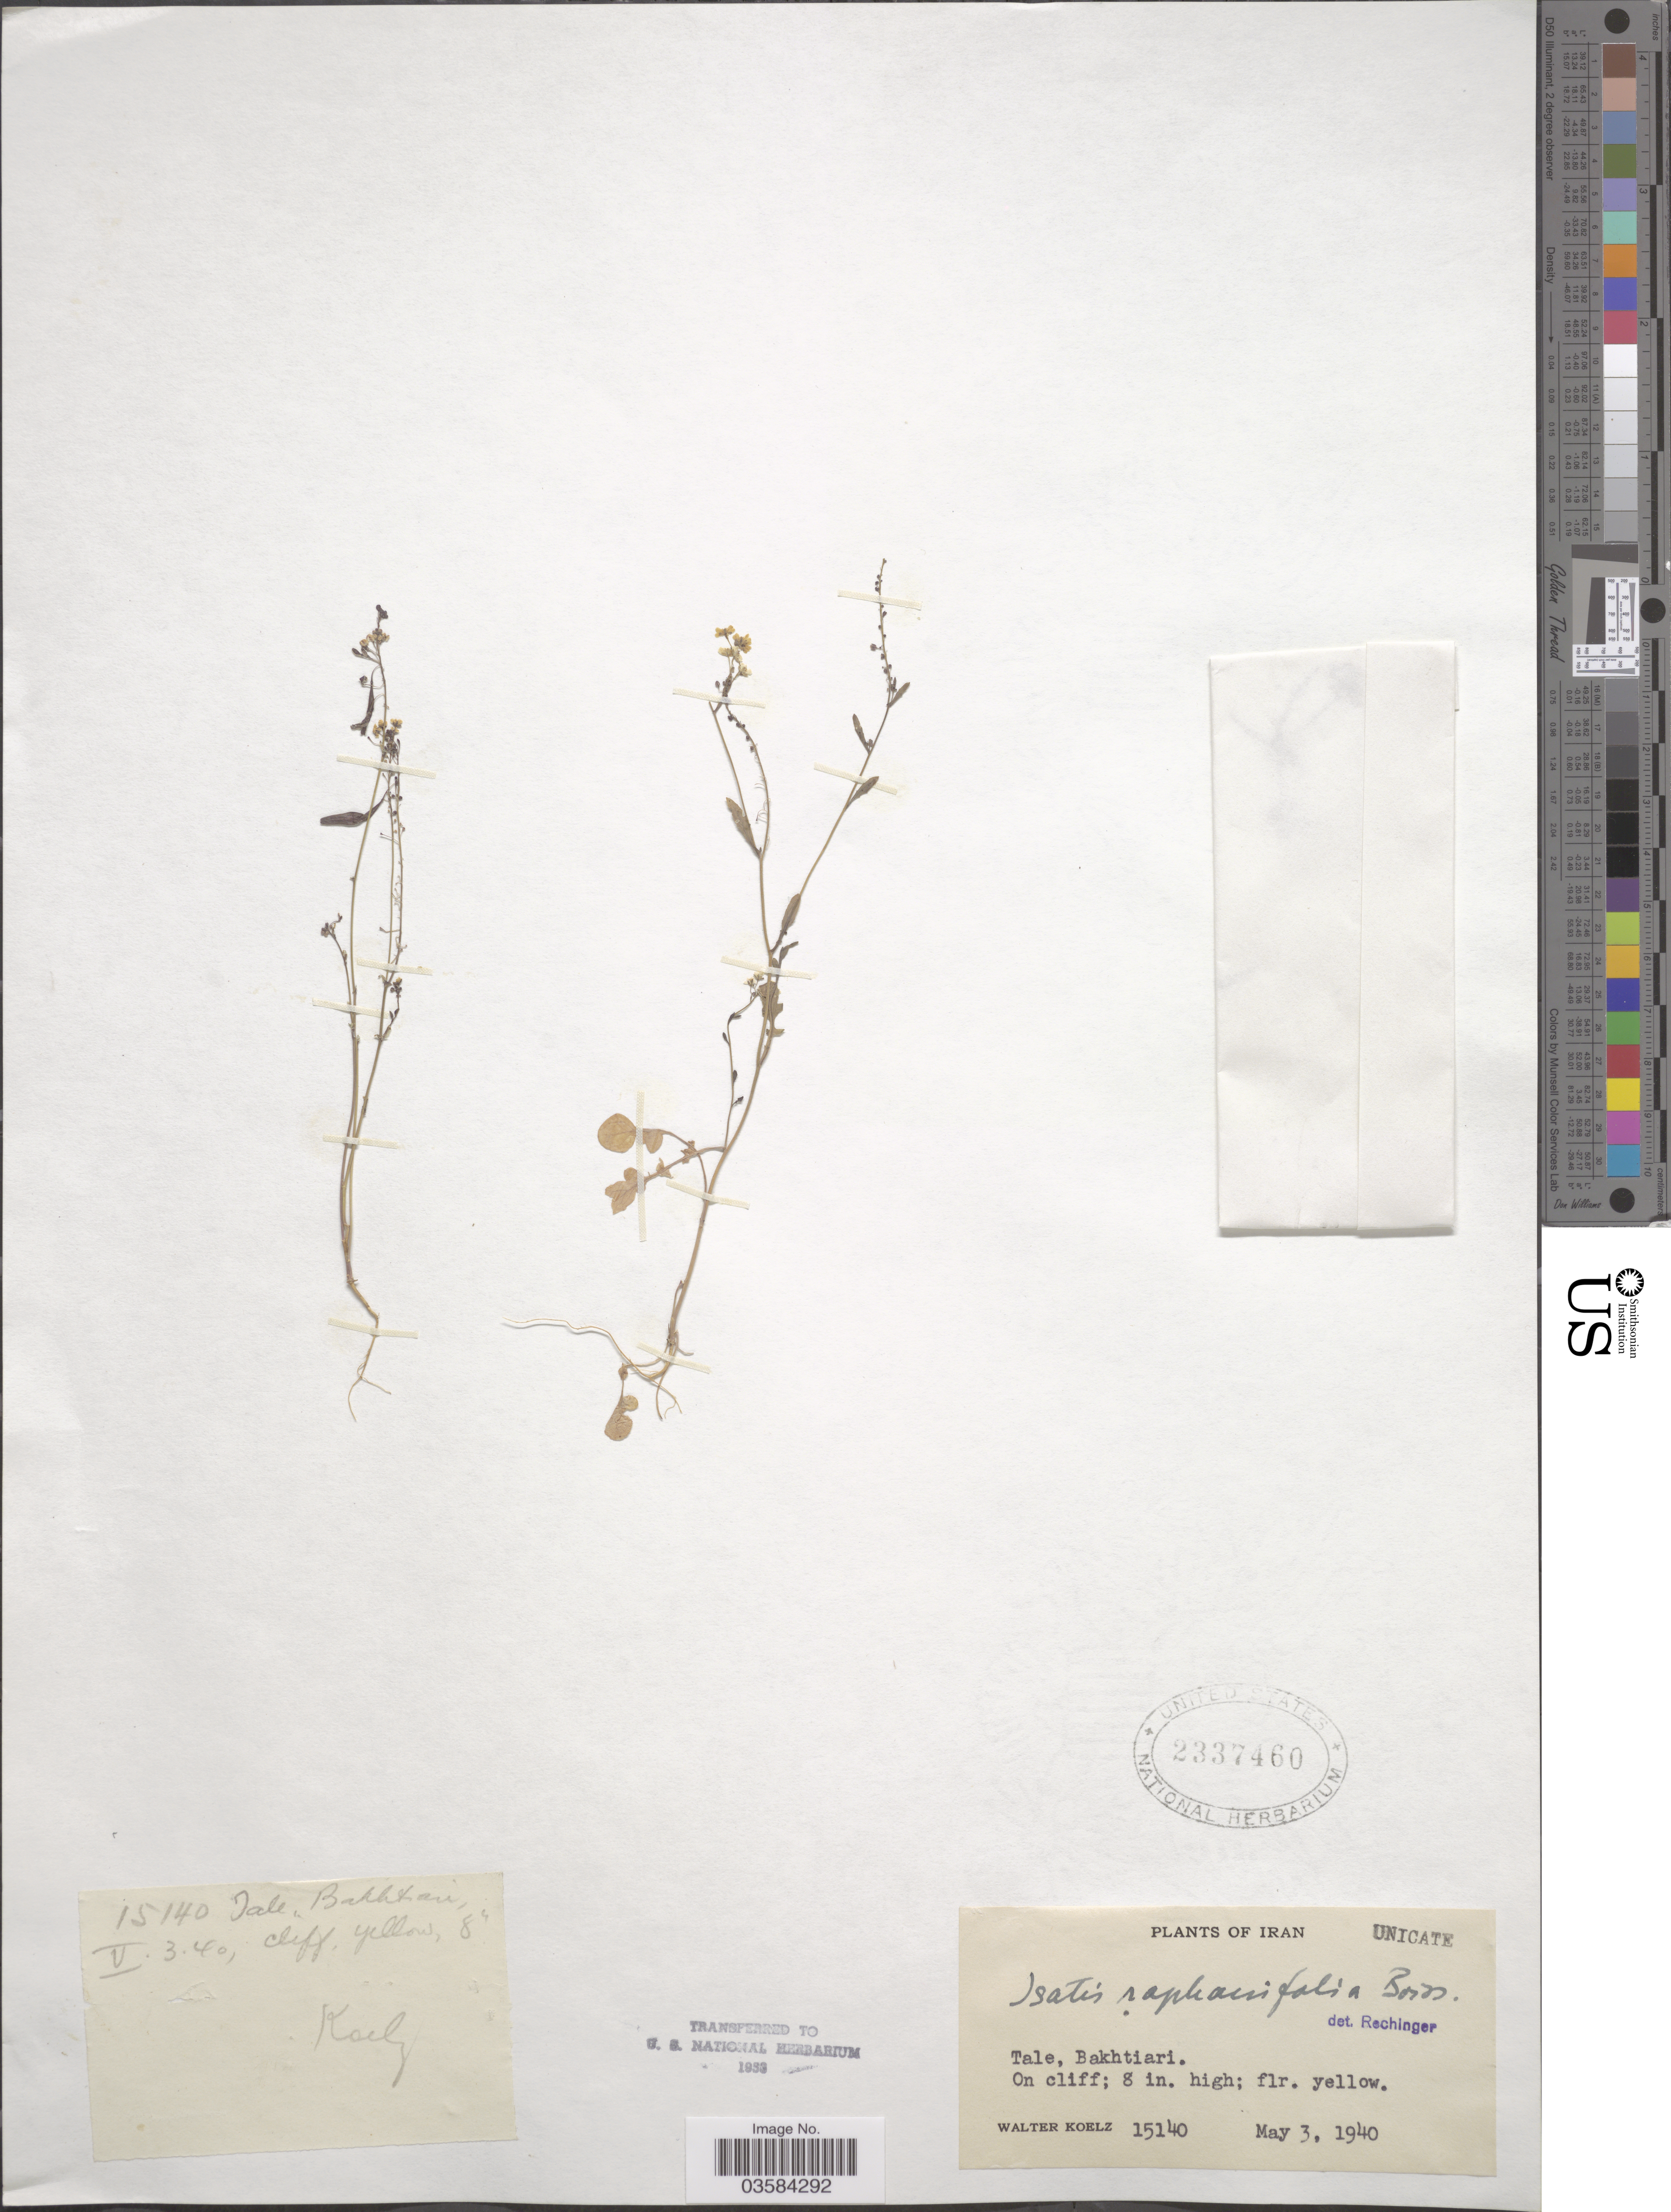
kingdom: Plantae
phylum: Tracheophyta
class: Magnoliopsida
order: Brassicales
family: Brassicaceae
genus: Isatis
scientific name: Isatis raphanifolia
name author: Boiss.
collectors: W. N. Koelz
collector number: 15140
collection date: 1940-05-03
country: Iran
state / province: Chahar Mahaal and Bakhtiari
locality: Tale, Bakhtiari.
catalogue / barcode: US 2337460